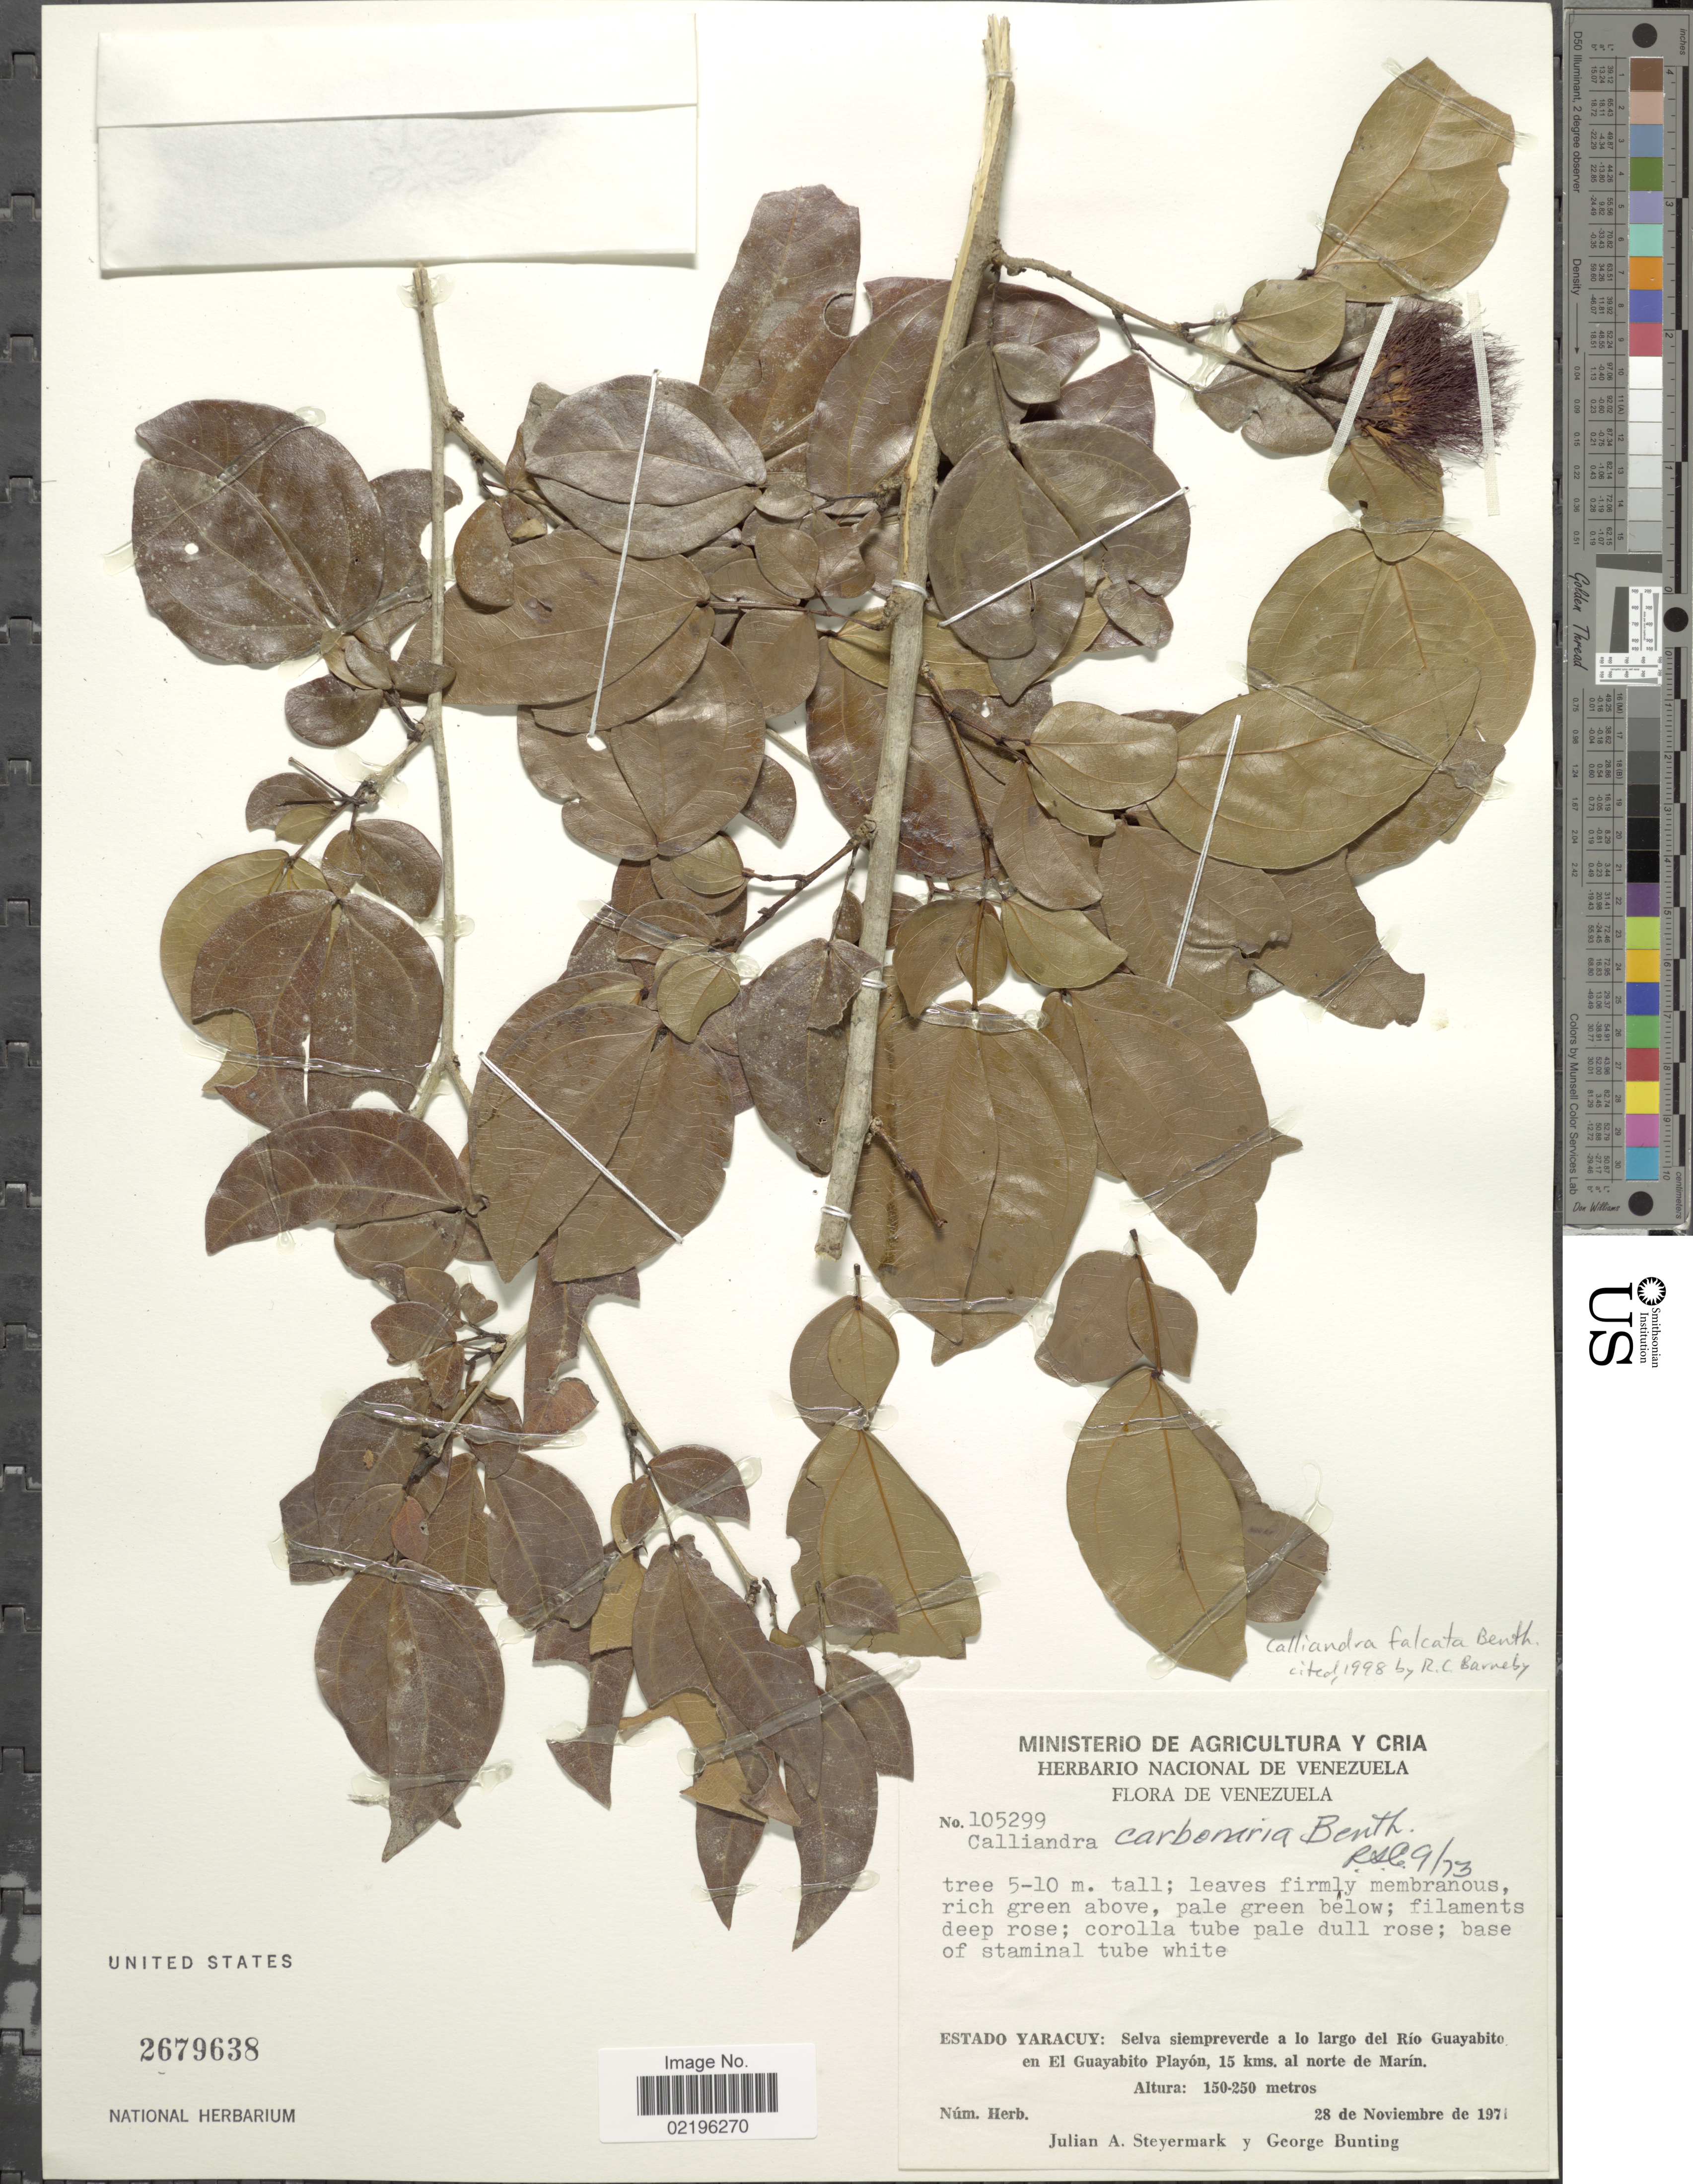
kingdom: Plantae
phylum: Tracheophyta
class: Magnoliopsida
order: Fabales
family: Fabaceae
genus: Calliandra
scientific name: Calliandra falcata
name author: Benth.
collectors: J. Steyermark & G. S. Bunting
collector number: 105299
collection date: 1971-11-28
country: Venezuela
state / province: Yaracuy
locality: Estado Yaracuy: Selva siempreverde a lo largo del Rio Guayabito en El Guayabito, 15 kms. al norte de Marin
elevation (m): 150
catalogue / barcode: US 2679638